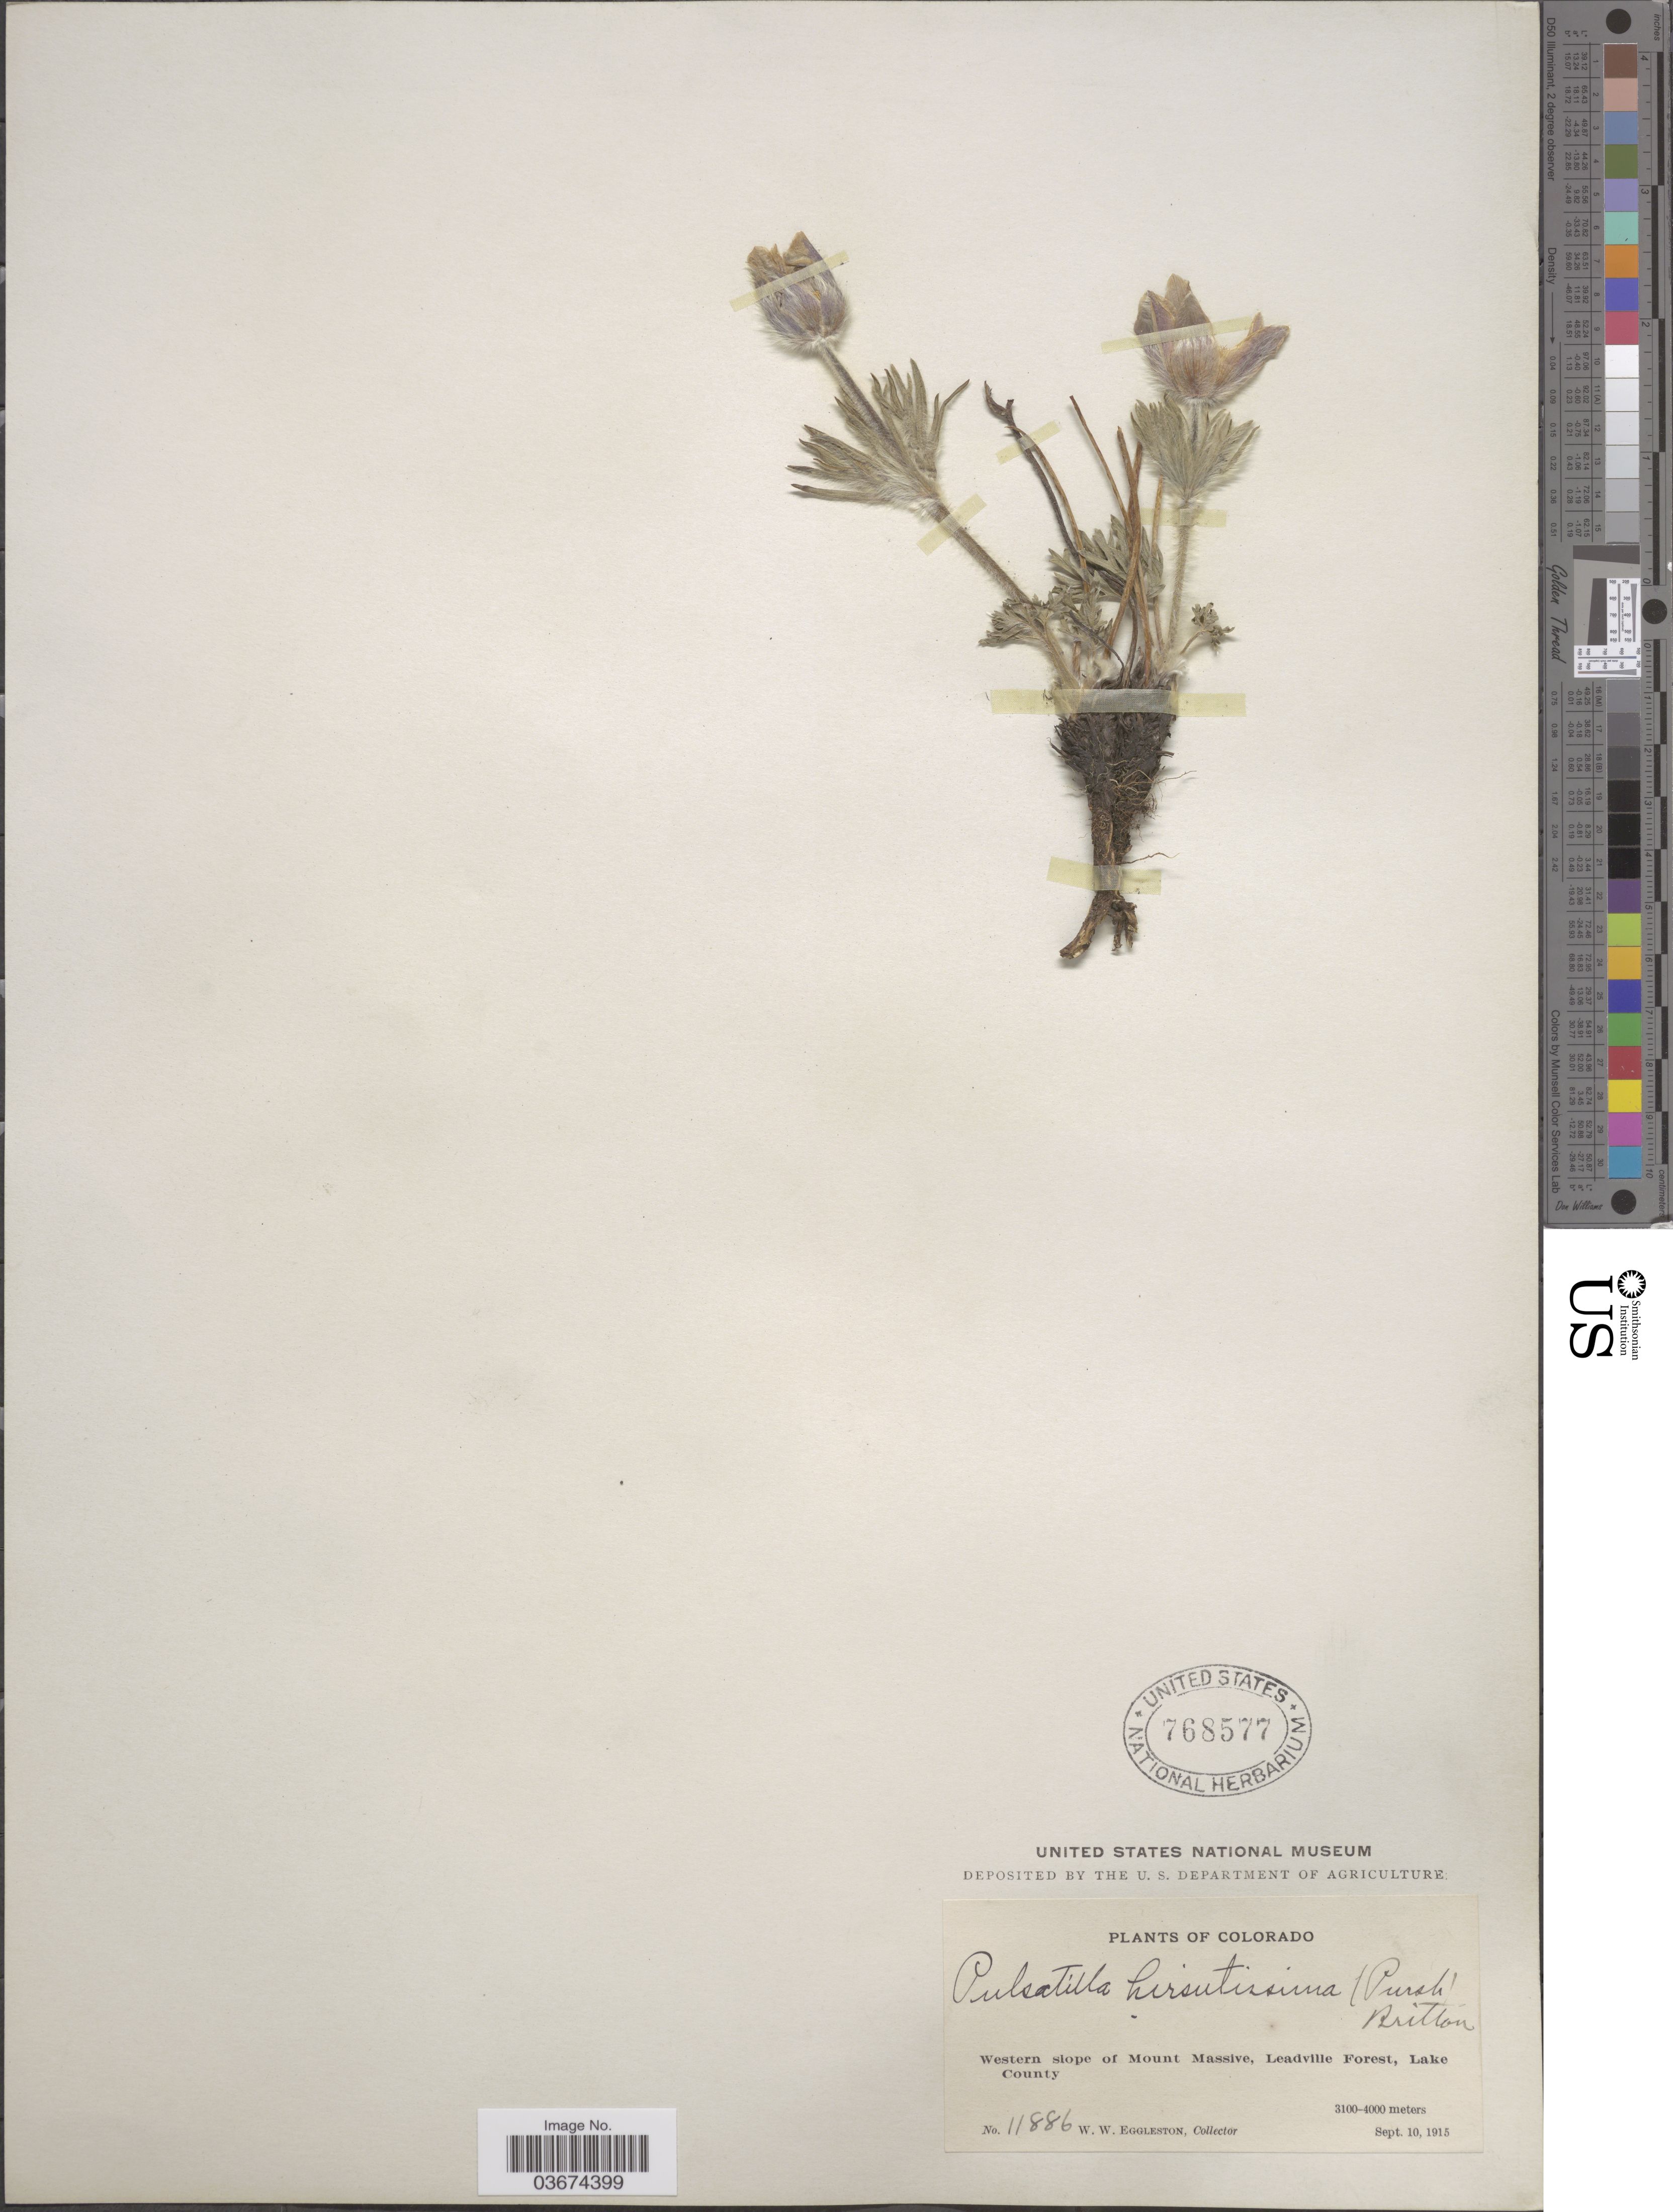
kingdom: Plantae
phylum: Tracheophyta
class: Magnoliopsida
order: Ranunculales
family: Ranunculaceae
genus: Pulsatilla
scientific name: Pulsatilla nuttalliana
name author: (DC.) Bercht. & J. Presl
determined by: Strong, Mark T., (BOT), Smithsonian Institution - National Museum of Natural History (UNITED STATES)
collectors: W. W. Eggleston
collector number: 11886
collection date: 1915-09-10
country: United States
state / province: Colorado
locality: Western slope of Mount Massive, Leadville Forest, Lake County.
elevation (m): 3100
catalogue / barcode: US 768577